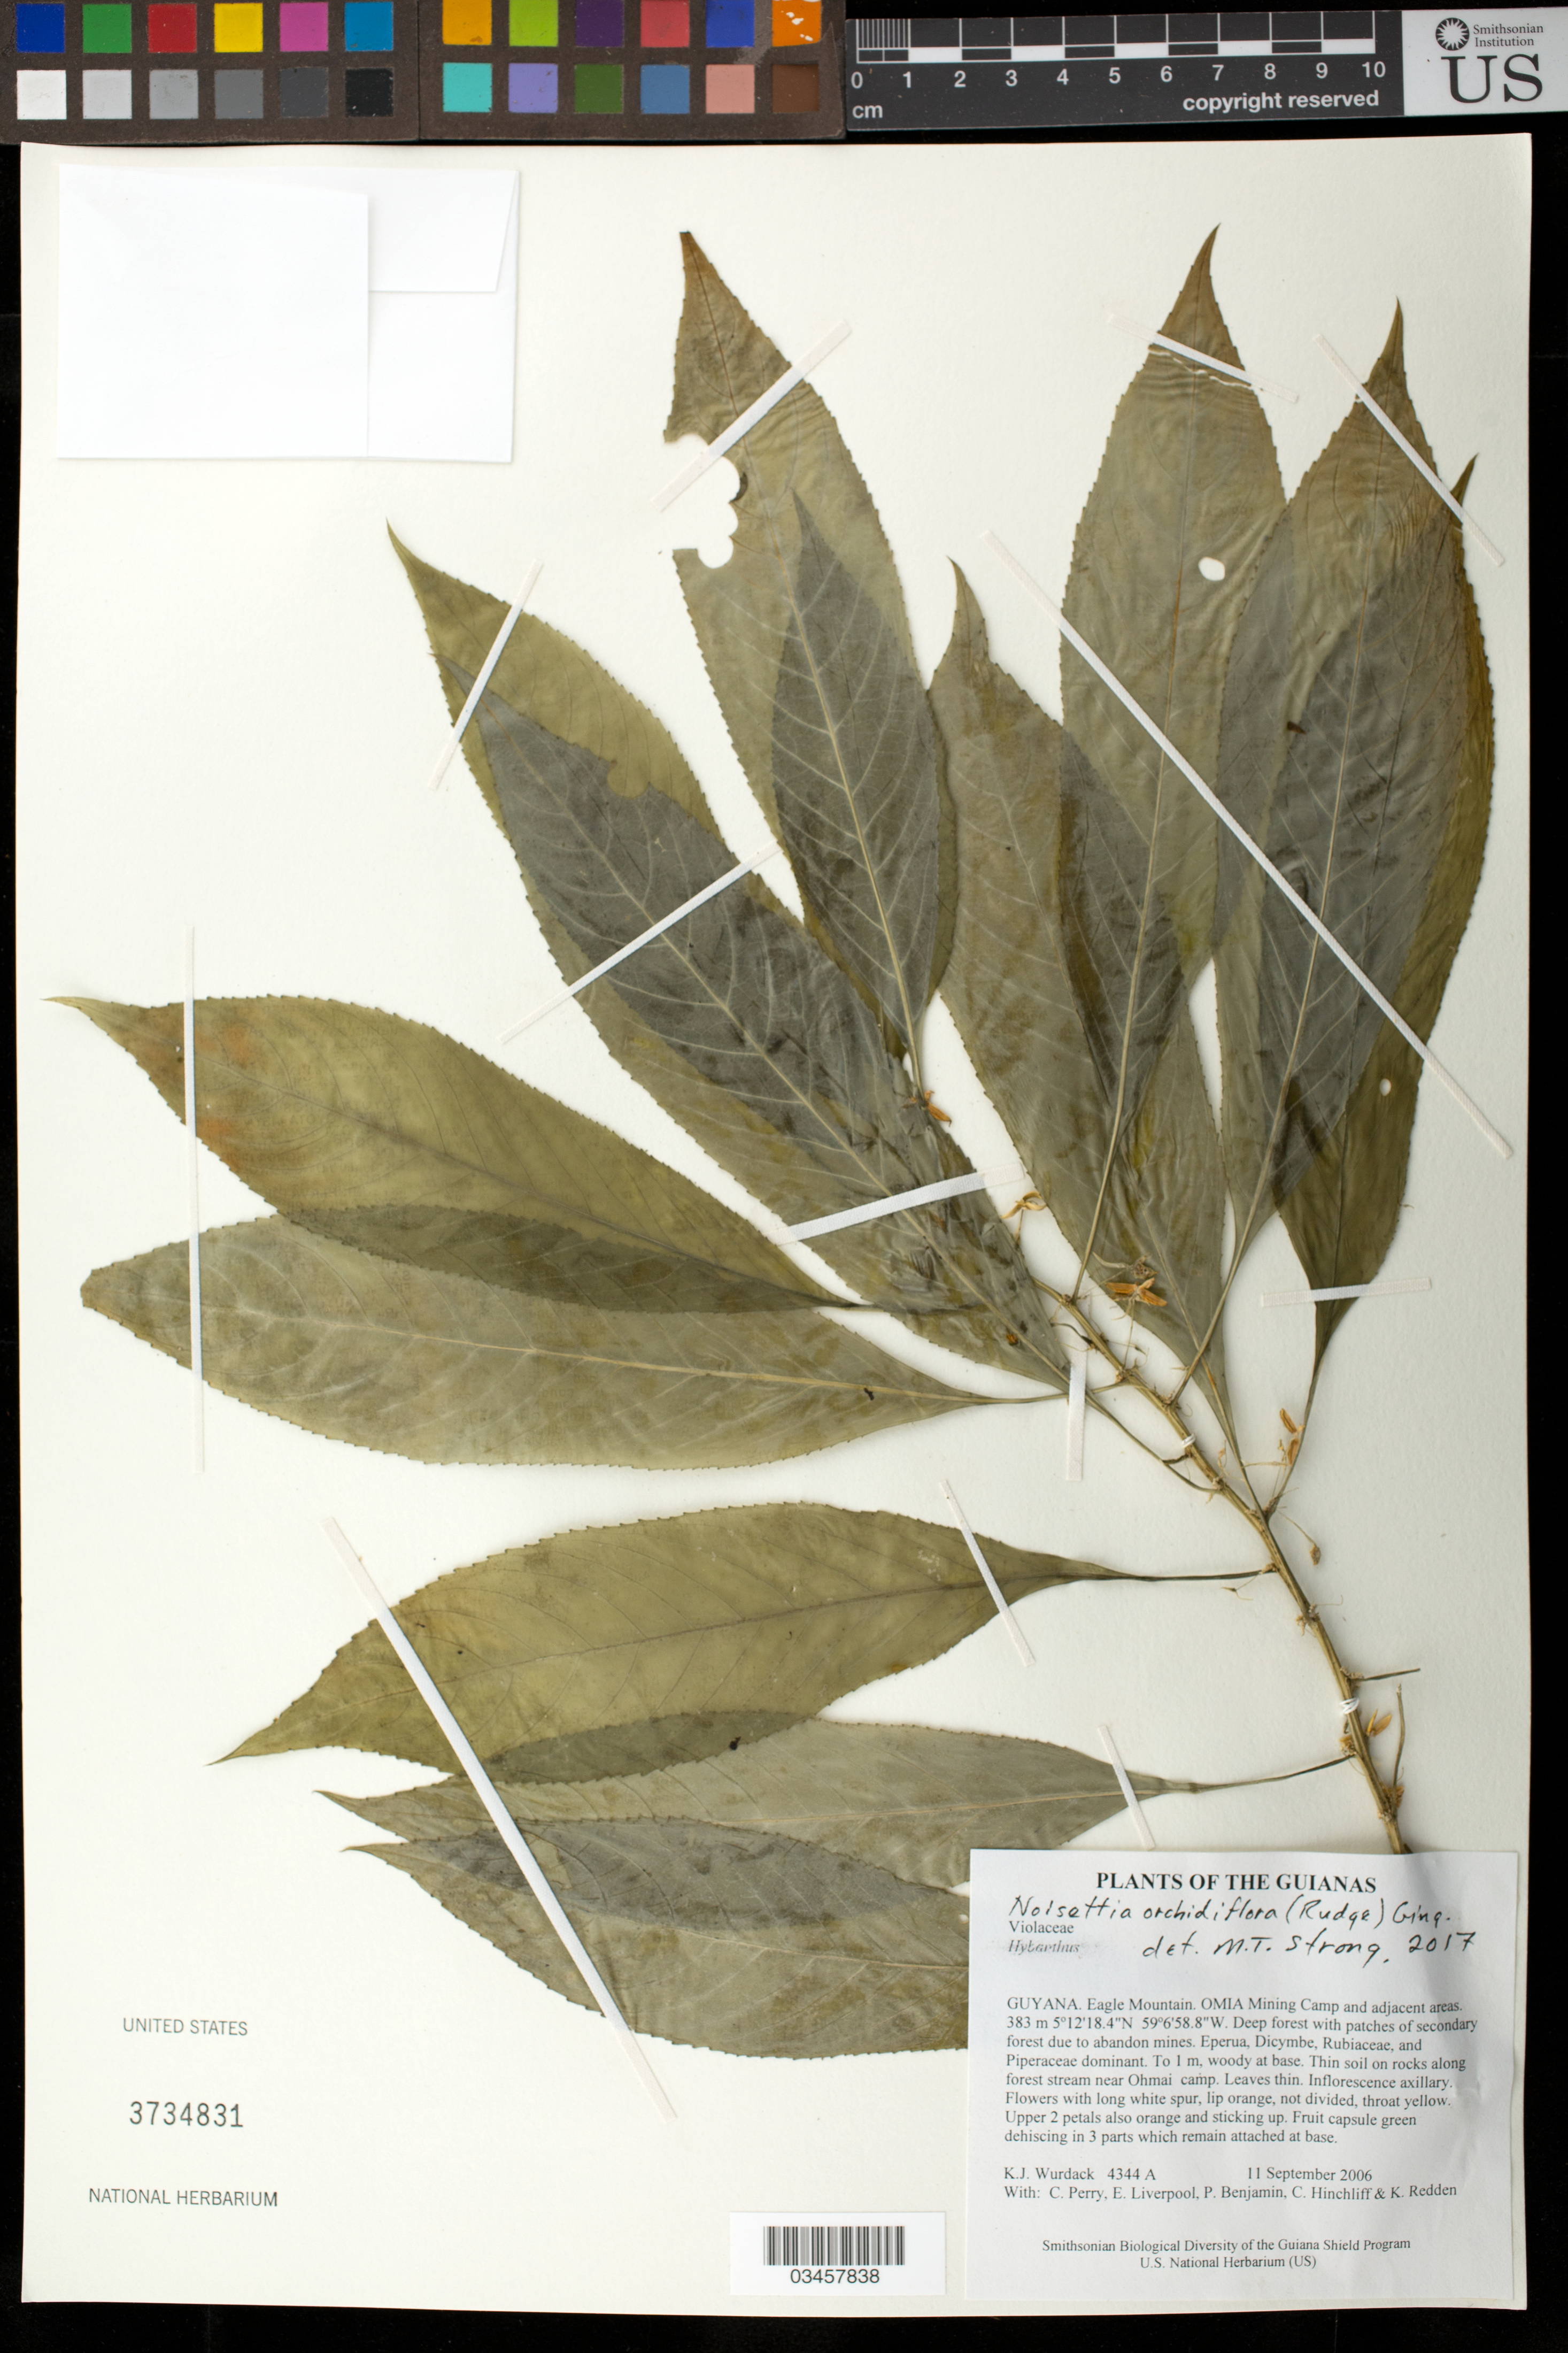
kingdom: Plantae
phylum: Tracheophyta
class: Magnoliopsida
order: Malpighiales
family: Violaceae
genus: Noisettia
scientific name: Noisettia orchidiflora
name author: (Rudge) Ging.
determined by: Strong, M. T., (US), Smithsonian Institution - National Museum of Natural History (UNITED STATES)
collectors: K. Wurdack, C. Perry, E. Liverpool, P. Benjamin, C. E. Hinchliff & K. M. Redden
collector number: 4344 a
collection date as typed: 10 September 2006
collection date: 2006-09-10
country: Guyana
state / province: Potaro-Siparuni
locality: Eagle Mountain trail (at intersection with Madihia Road).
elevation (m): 518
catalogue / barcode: US 3734831